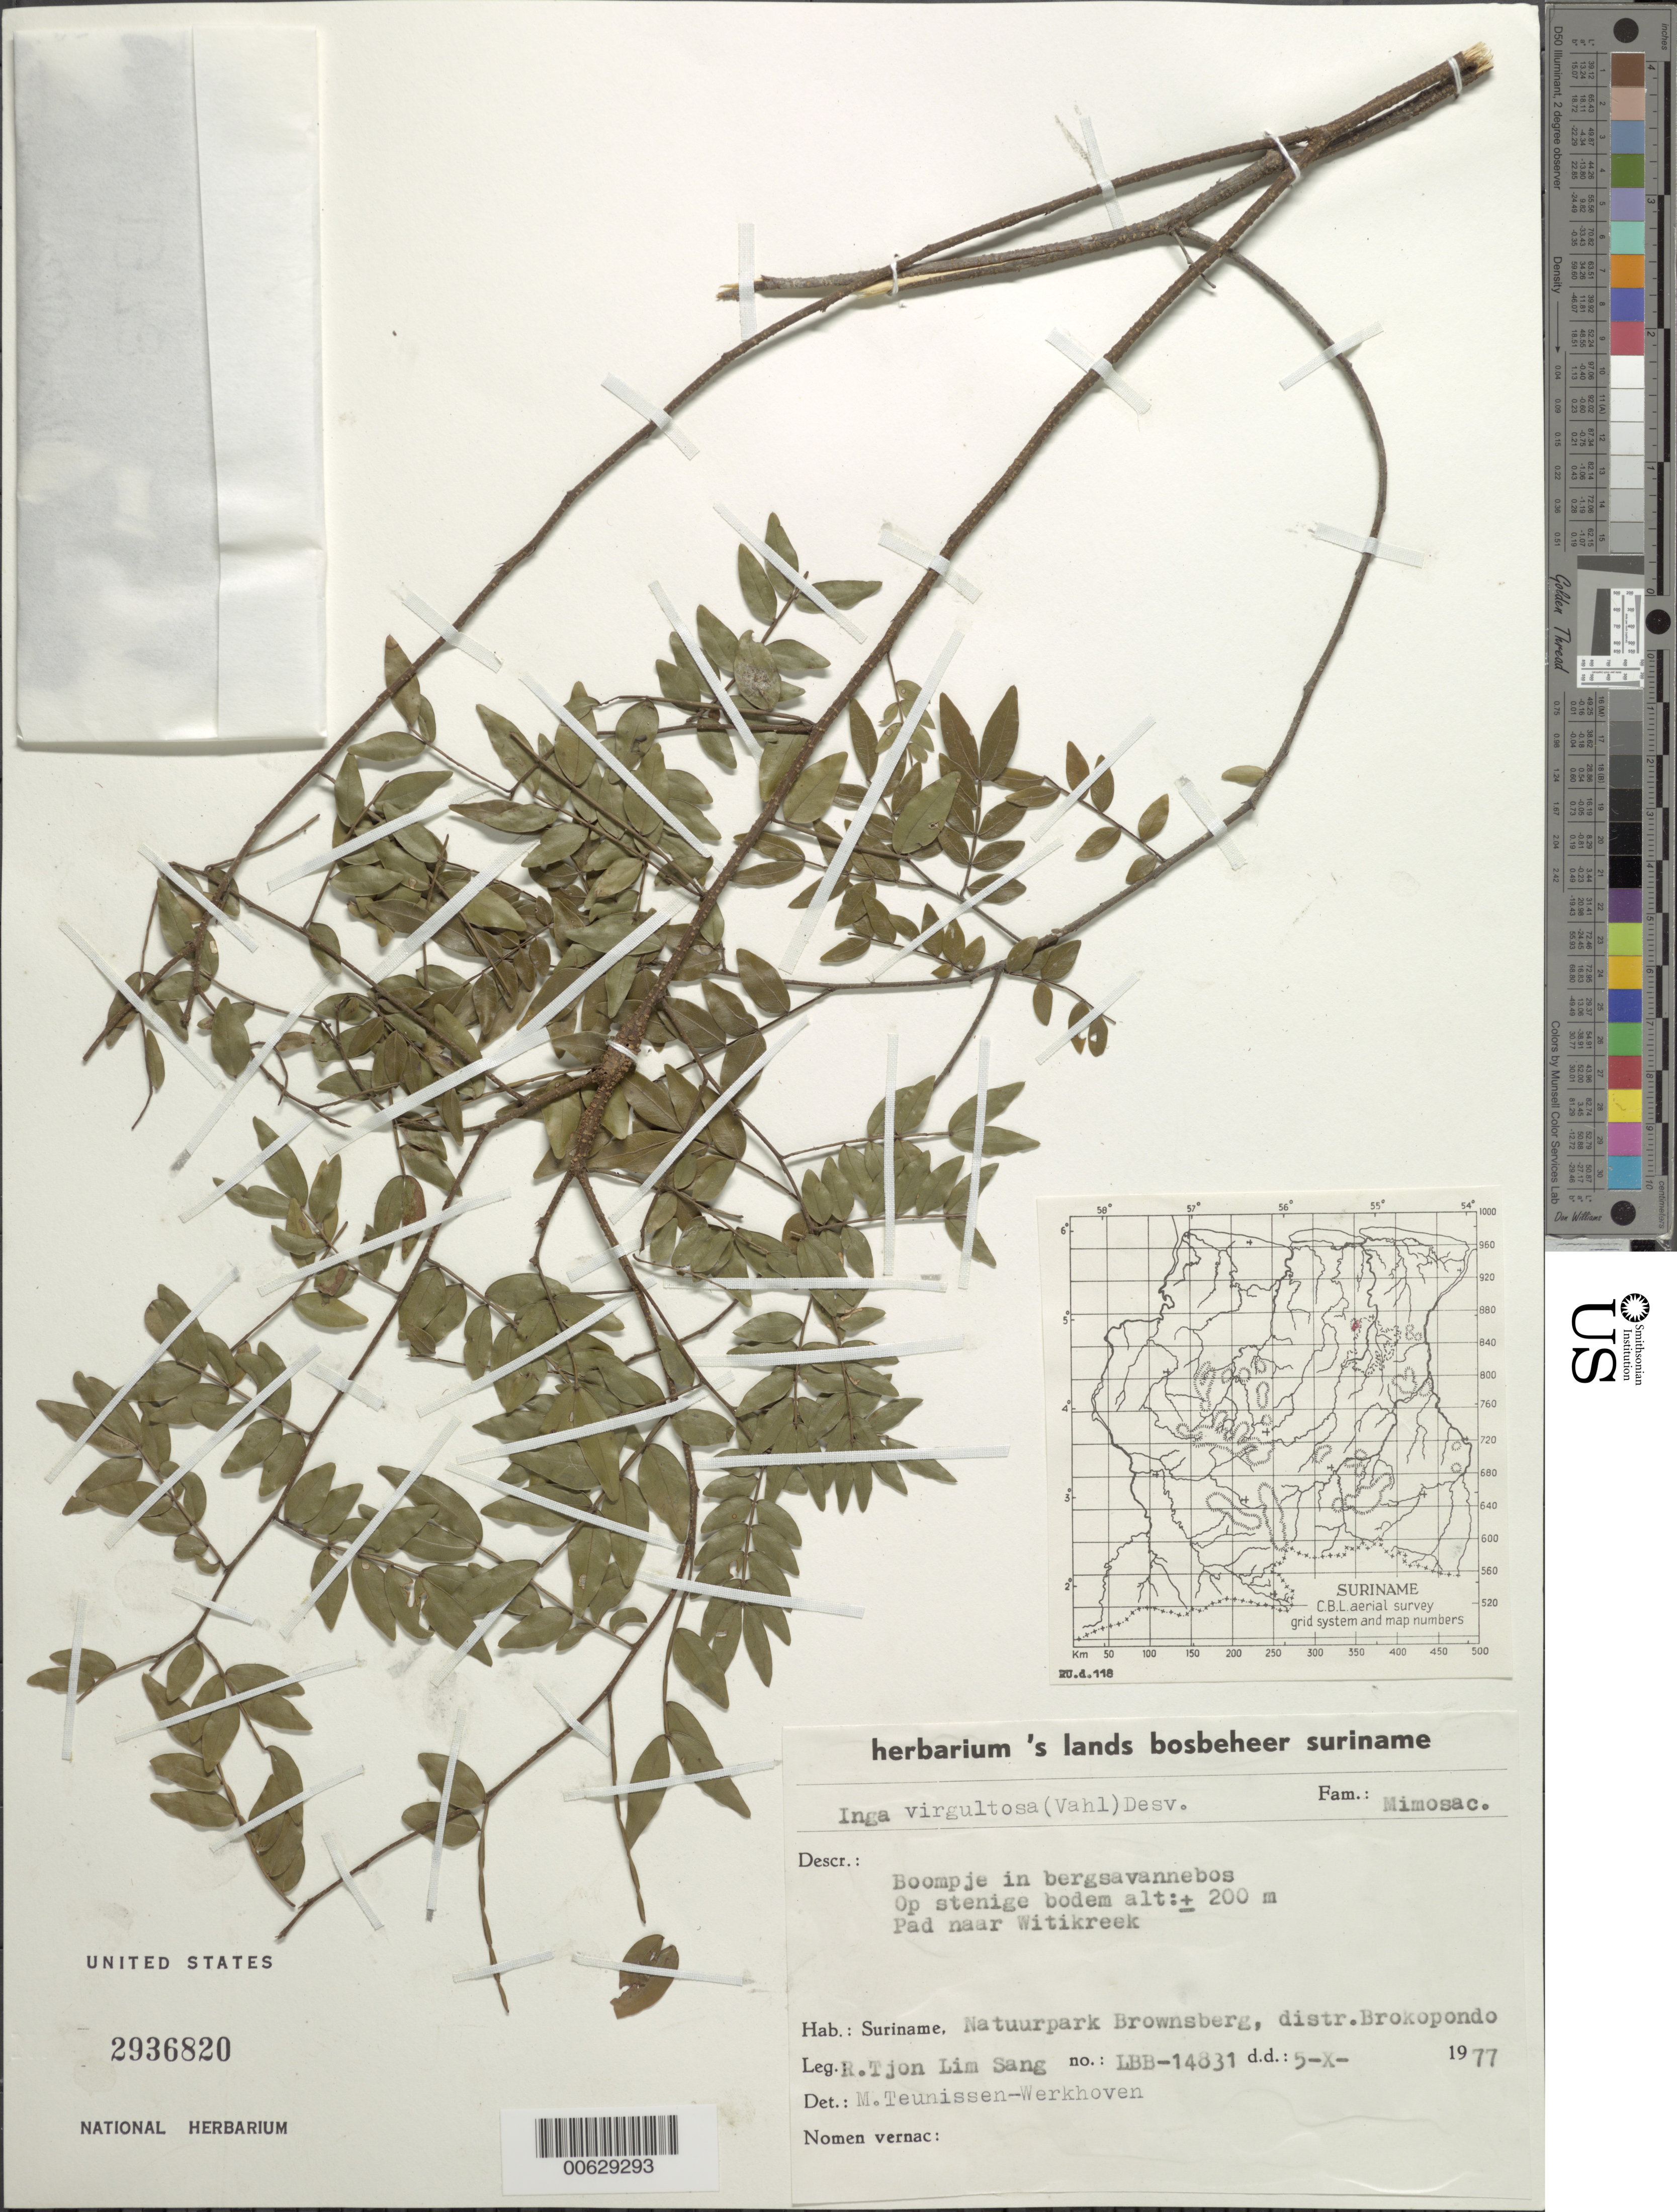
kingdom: Plantae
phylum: Tracheophyta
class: Magnoliopsida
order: Fabales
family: Fabaceae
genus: Inga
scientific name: Inga virgultosa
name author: (Vahl) Desv.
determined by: Teunissen-werkhoven, M.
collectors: R. Tjon-Lim-Sang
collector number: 14831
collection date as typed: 5-Oct-77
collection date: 1977-10-05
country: Suriname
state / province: Brokopondo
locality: Brownsberg Nature Reserve, path to Witikreek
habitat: Bergsavannebos; op stenige bodem (mountain savanna bunch; on stony ground)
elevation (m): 200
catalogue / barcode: US 2936820